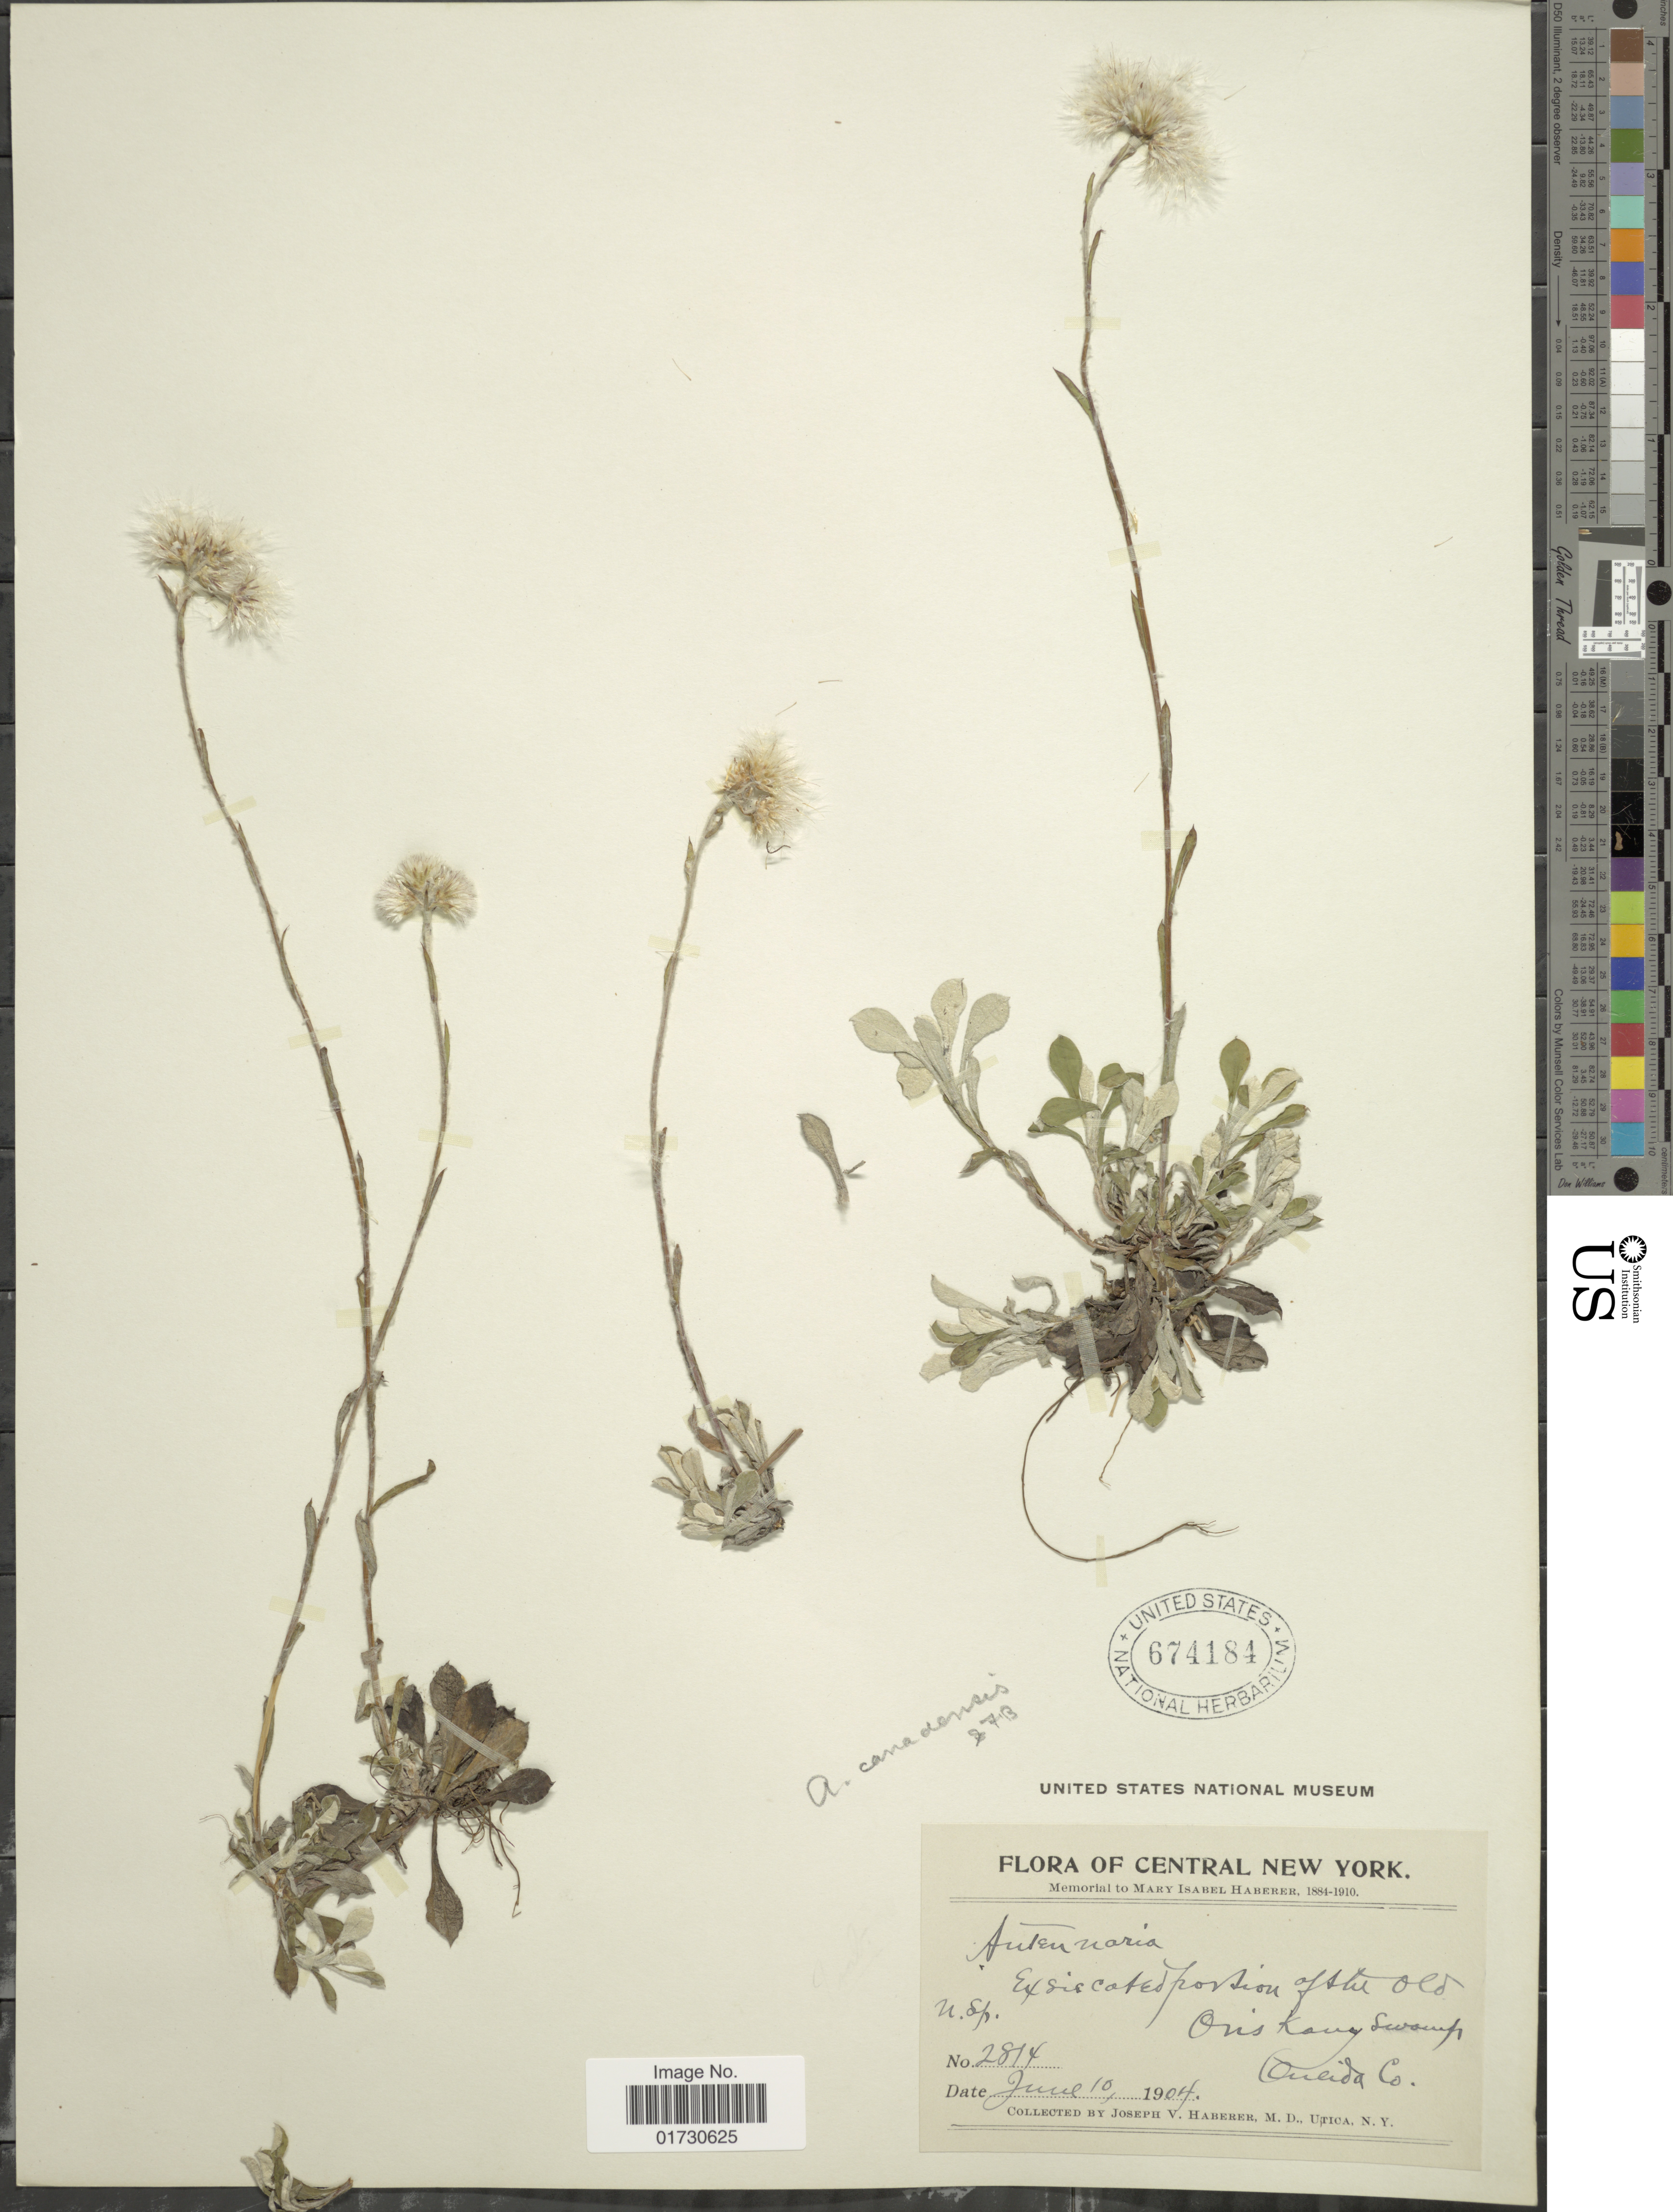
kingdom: Plantae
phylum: Tracheophyta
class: Magnoliopsida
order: Asterales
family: Asteraceae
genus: Antennaria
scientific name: Antennaria canadensis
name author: Greene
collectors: J. V. Haberer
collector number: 2814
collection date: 1904-06-10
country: United States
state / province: New York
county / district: Oneida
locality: Central New York, exsiccated portion of the Old Oriskany Swamp, Oneida Co.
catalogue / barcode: US 674184